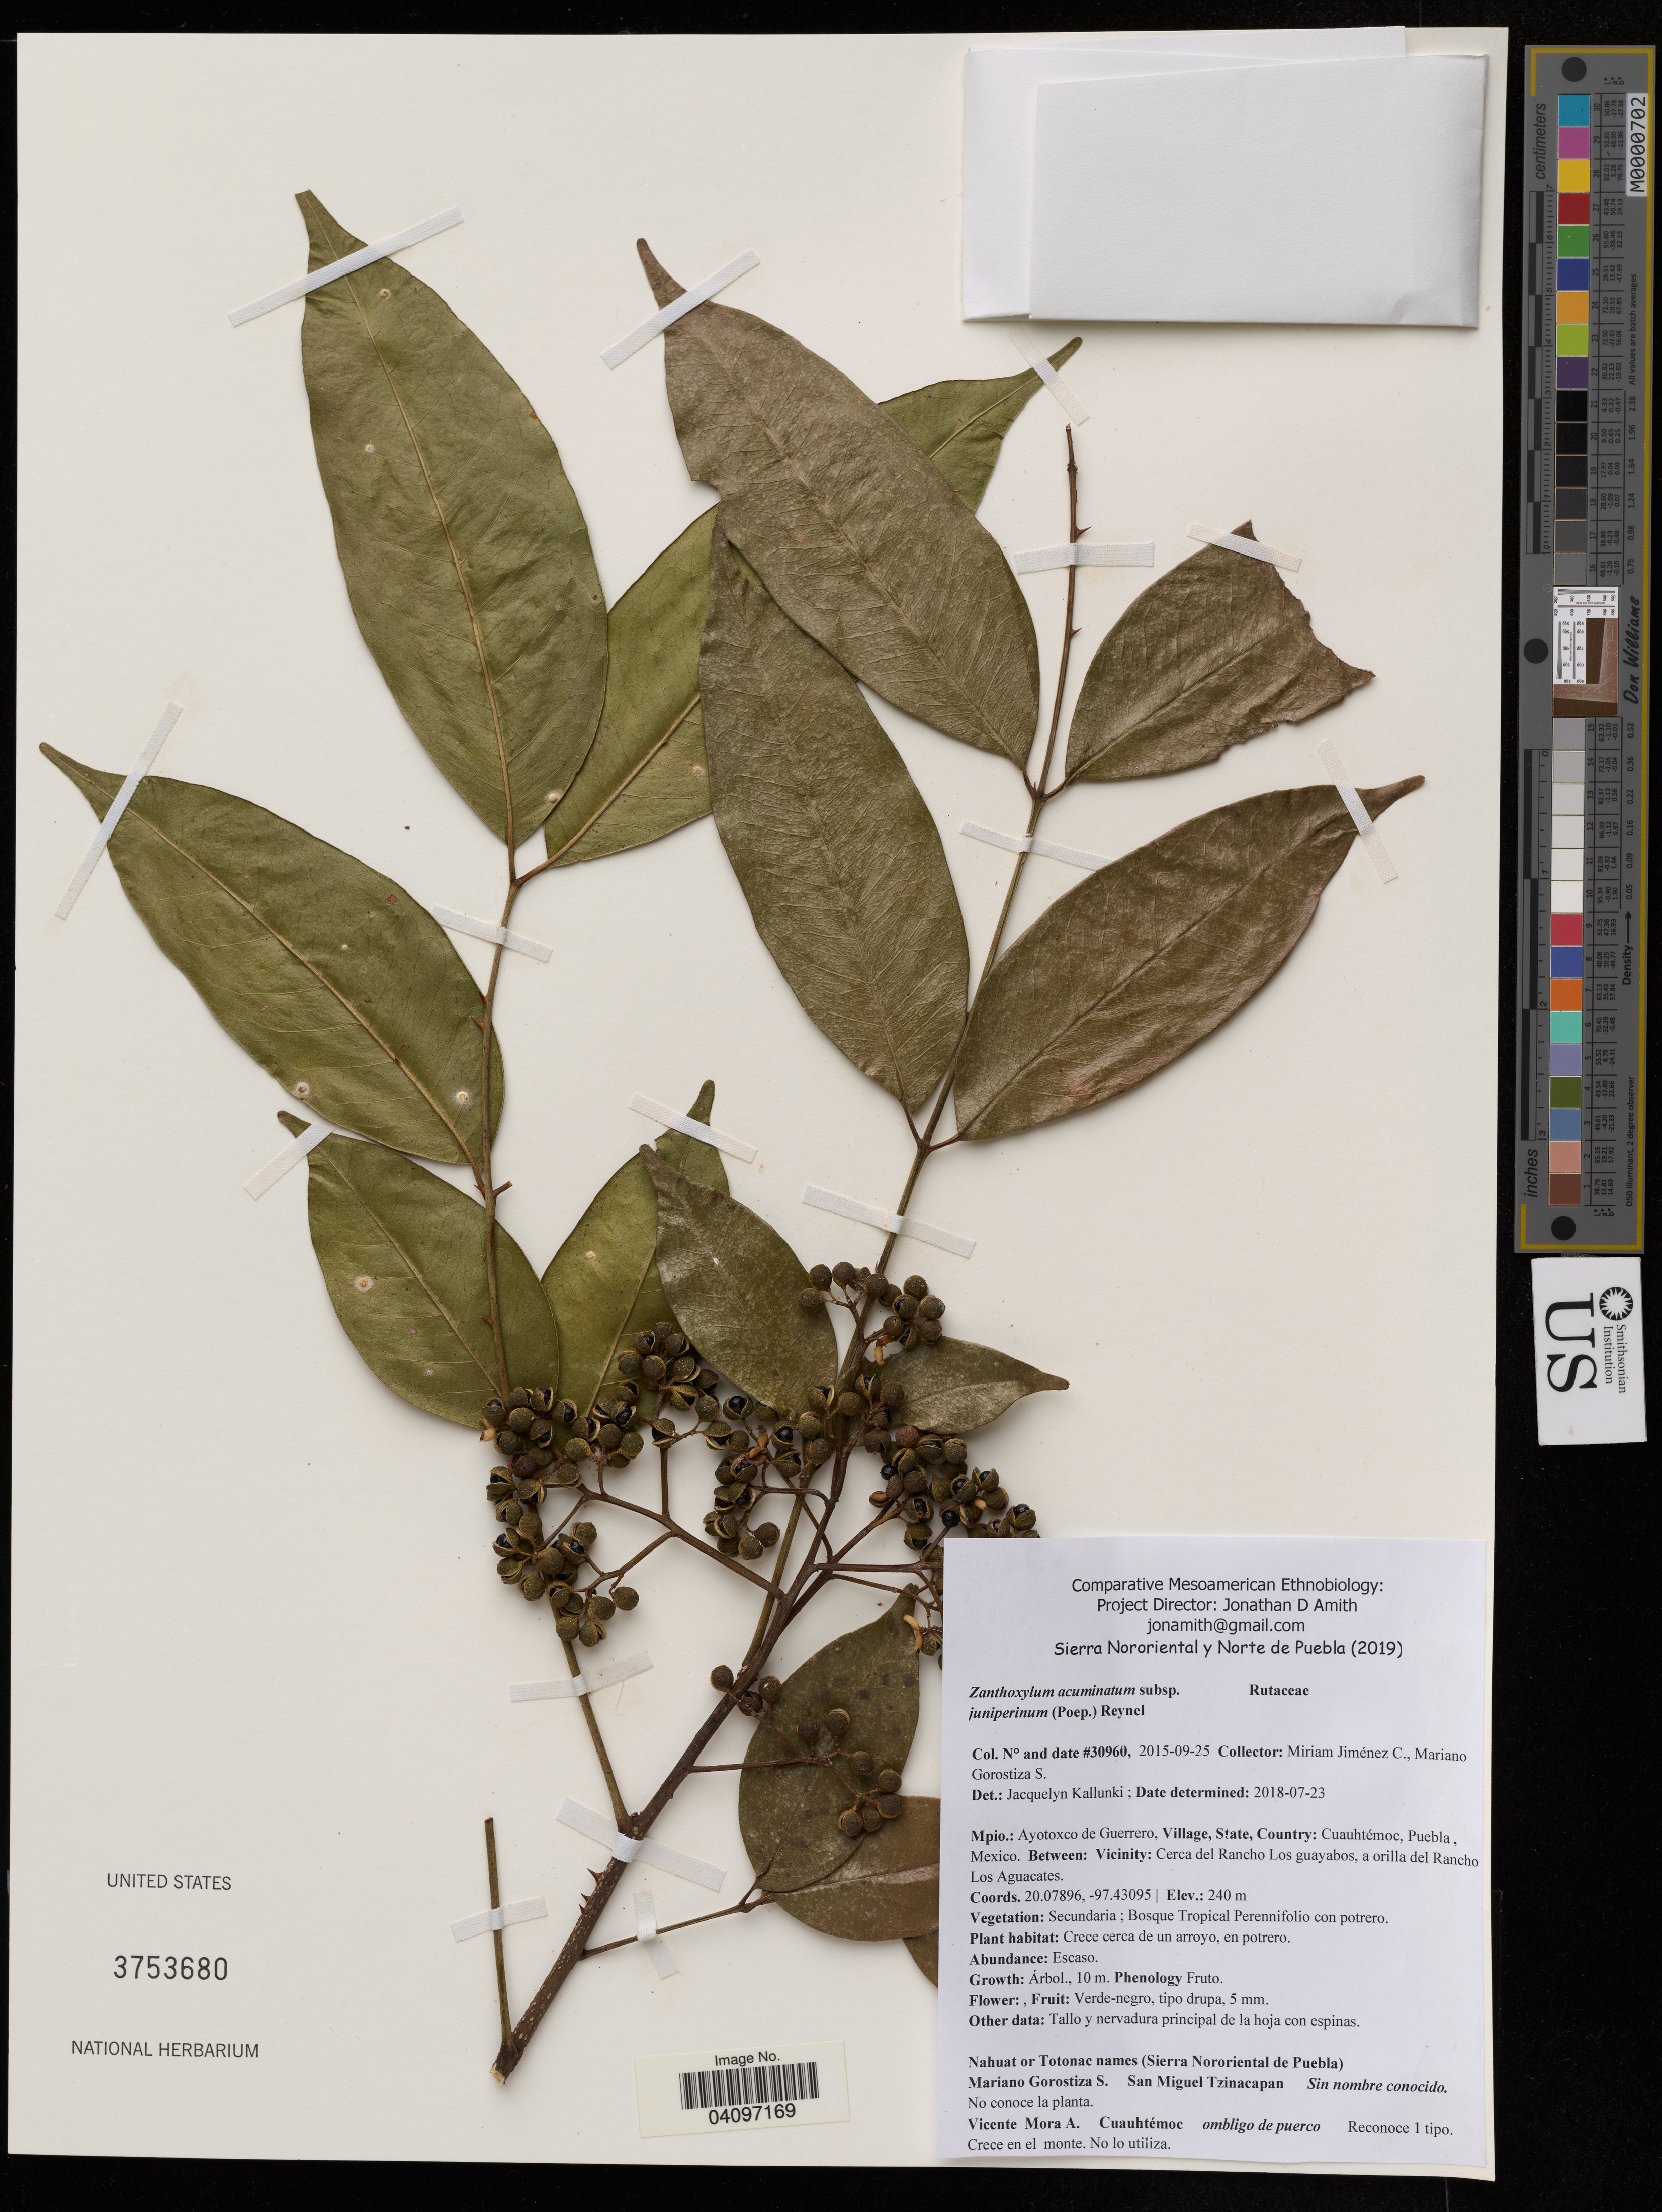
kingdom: Plantae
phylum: Tracheophyta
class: Magnoliopsida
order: Sapindales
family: Rutaceae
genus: Zanthoxylum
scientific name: Zanthoxylum acuminatum subsp. juniperinum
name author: (Poepp.) Reynel ex C. Nelson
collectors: M. Jiménez Chimil & M. Gorostiza S.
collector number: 30960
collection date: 2015-09-25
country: Mexico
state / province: Puebla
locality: Mpio.: Ayotoxco de Guerrero, Village: Cuauhtémoc, Vicinity: Cerca del Rancho Los guayabos, a orilla del Rancho Los Aguacates.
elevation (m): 240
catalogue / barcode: US 3753680